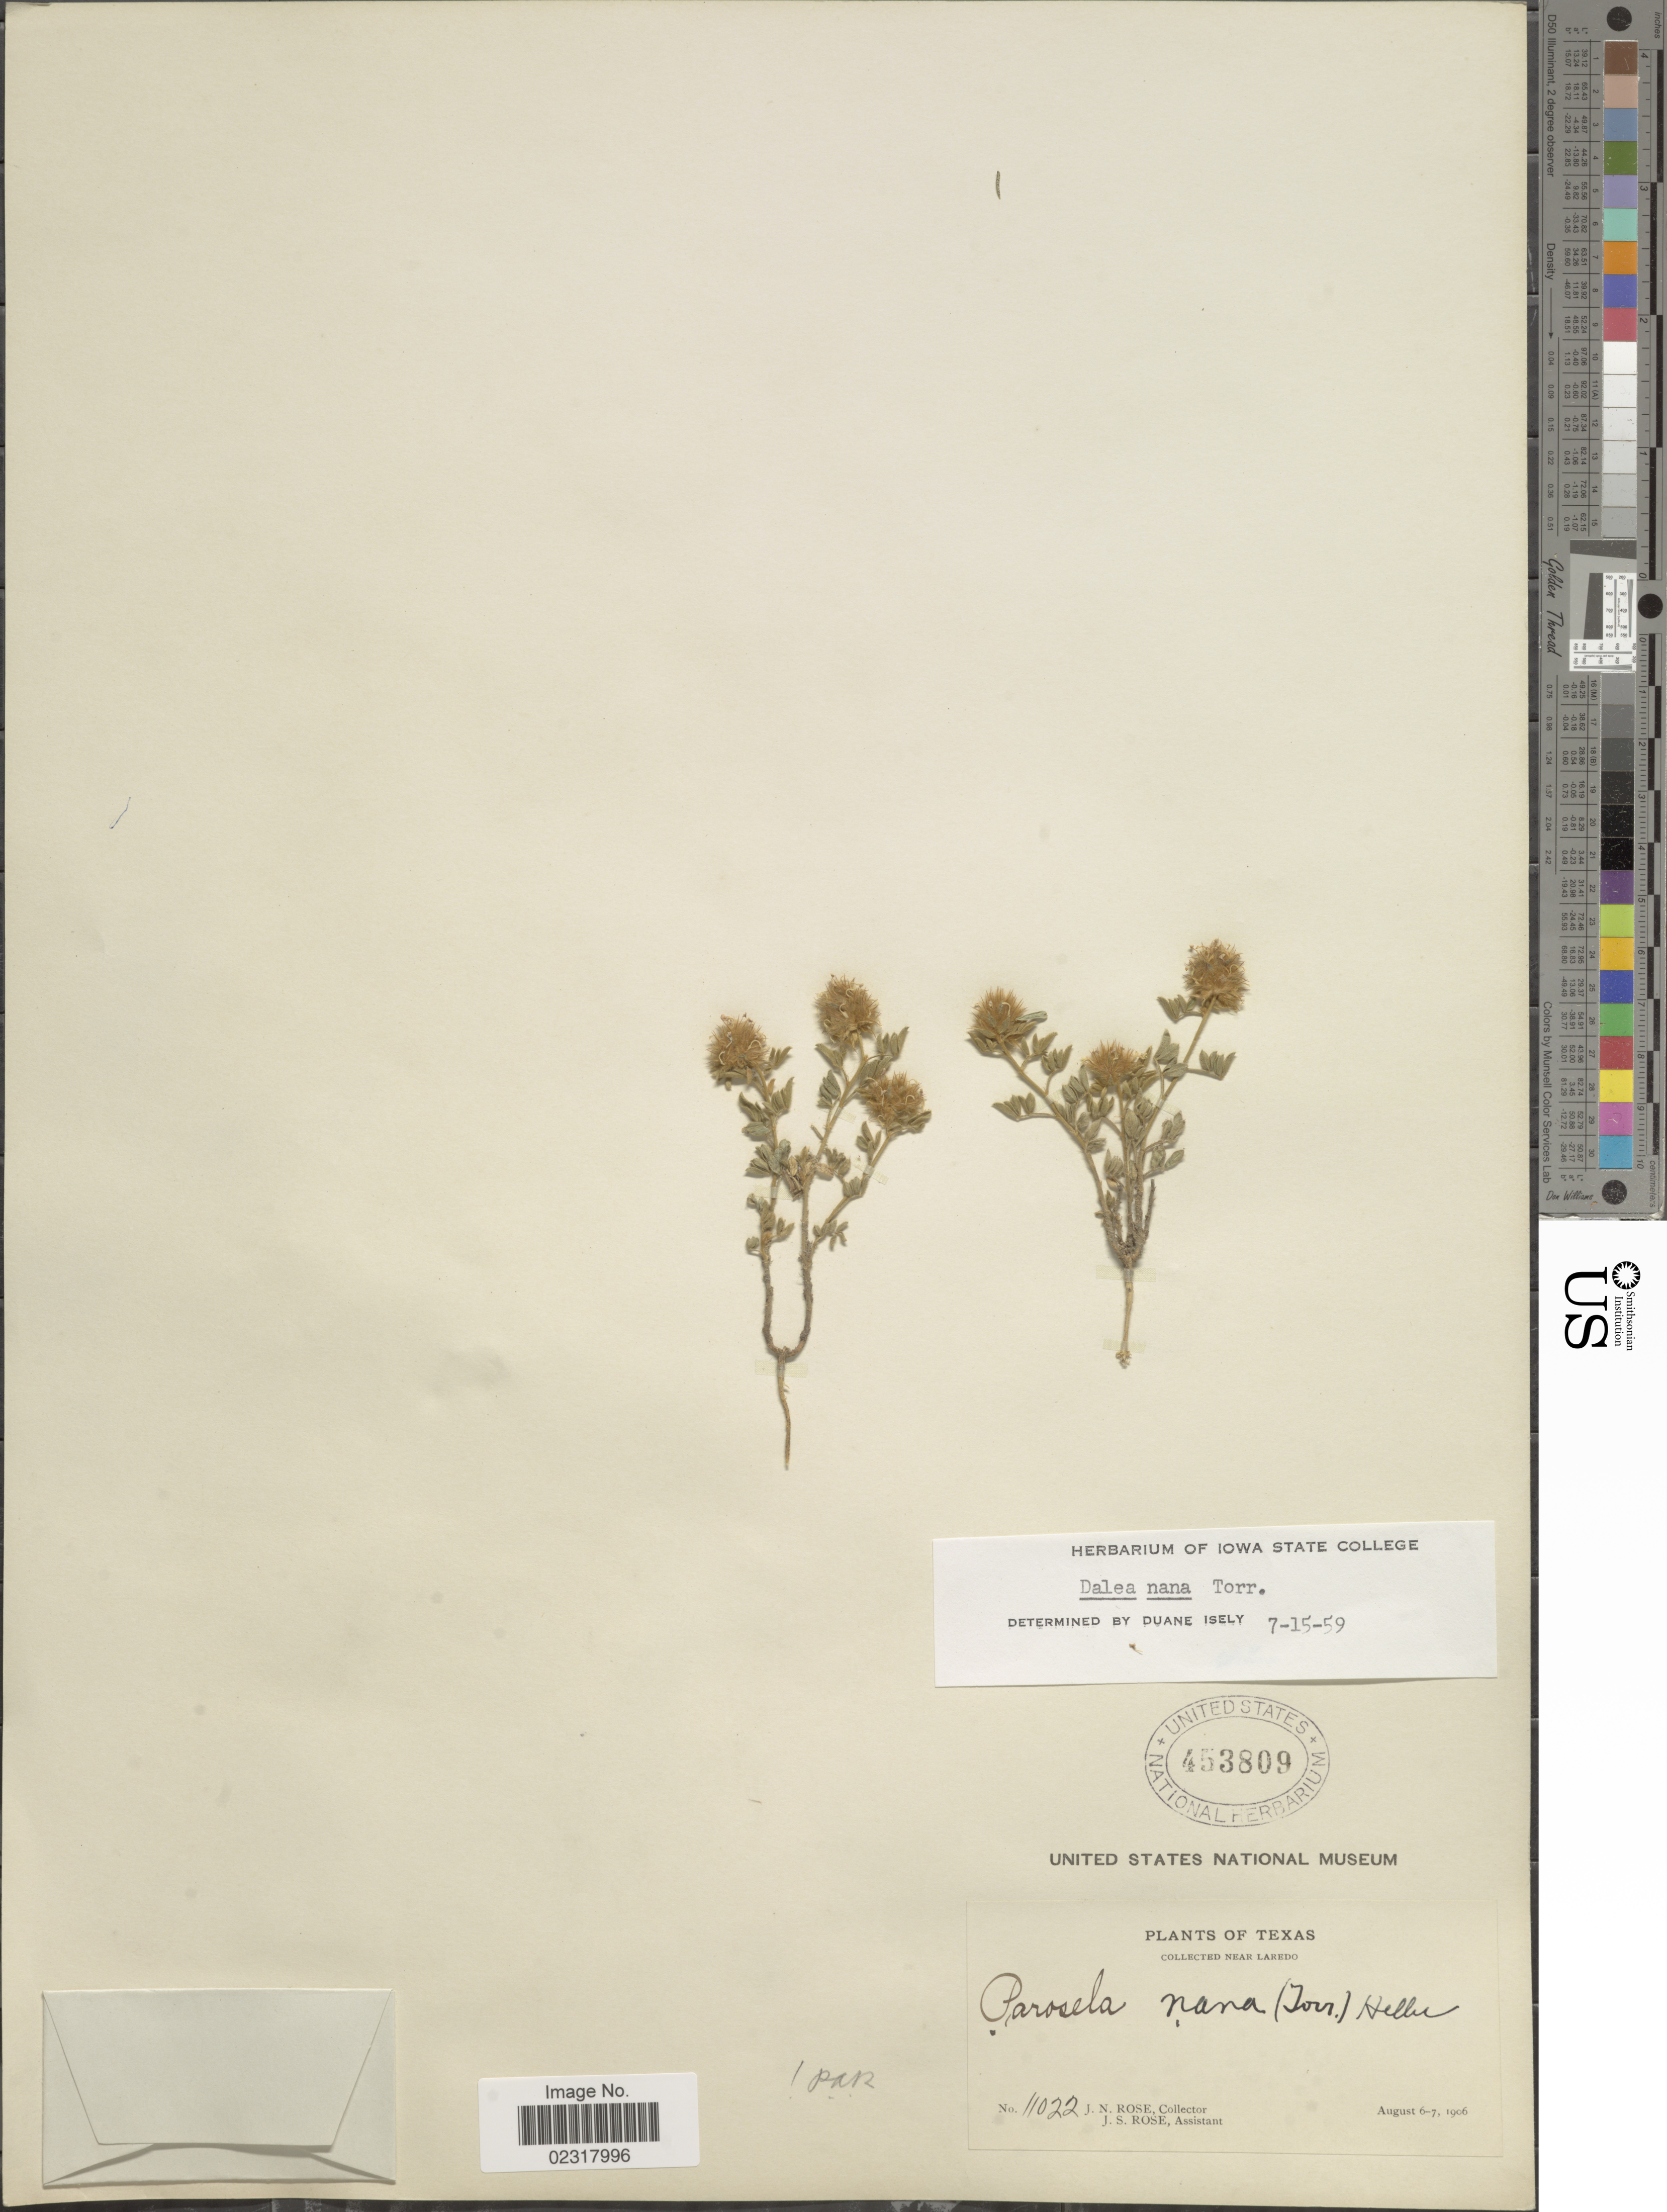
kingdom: Plantae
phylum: Tracheophyta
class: Magnoliopsida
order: Fabales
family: Fabaceae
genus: Dalea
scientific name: Dalea nana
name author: Torr. & A. Gray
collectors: J. N. Rose & J. S. Rose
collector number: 11022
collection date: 1906-08-06/1906-08-07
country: United States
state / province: Texas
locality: Near Laredo.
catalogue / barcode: US 453809